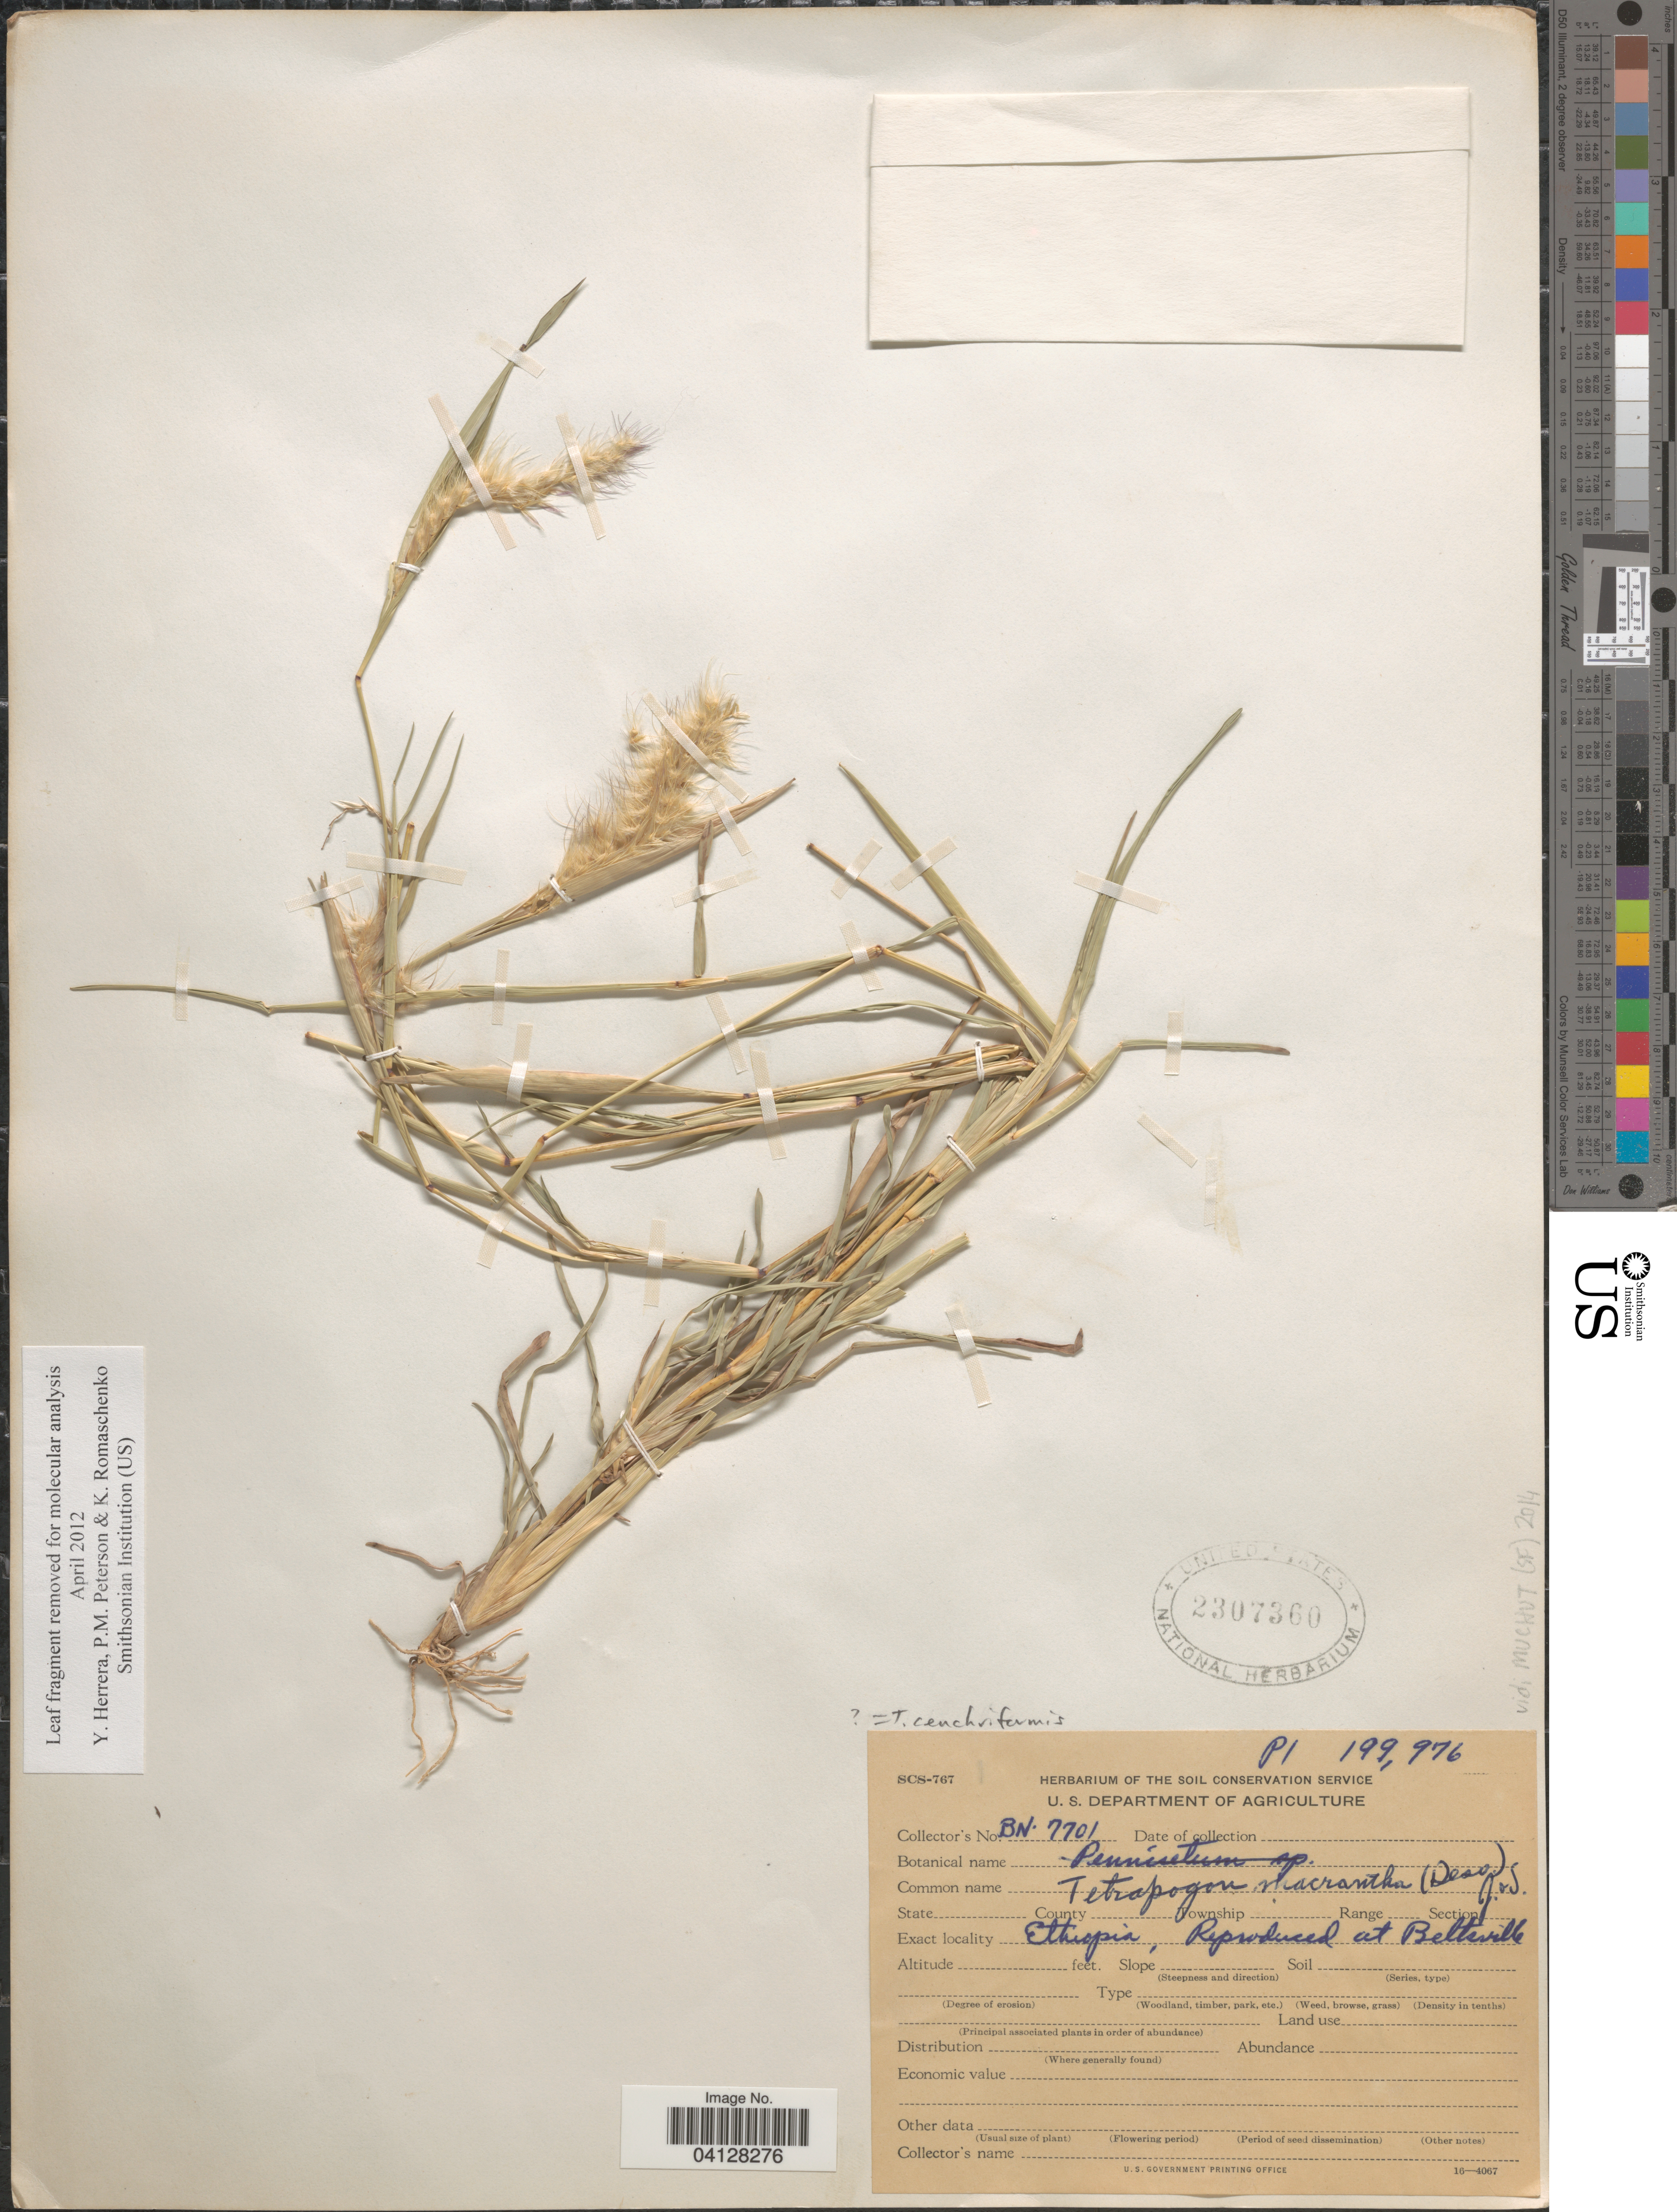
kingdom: Plantae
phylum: Tracheophyta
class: Liliopsida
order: Poales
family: Poaceae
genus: Tetrapogon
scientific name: Tetrapogon macranthus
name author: (É. Desv.) Chiov.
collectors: Herbarium of the Soil Conservation Service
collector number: BN7701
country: Ethiopia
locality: Reproduced at Bettsville.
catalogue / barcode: US 2307360